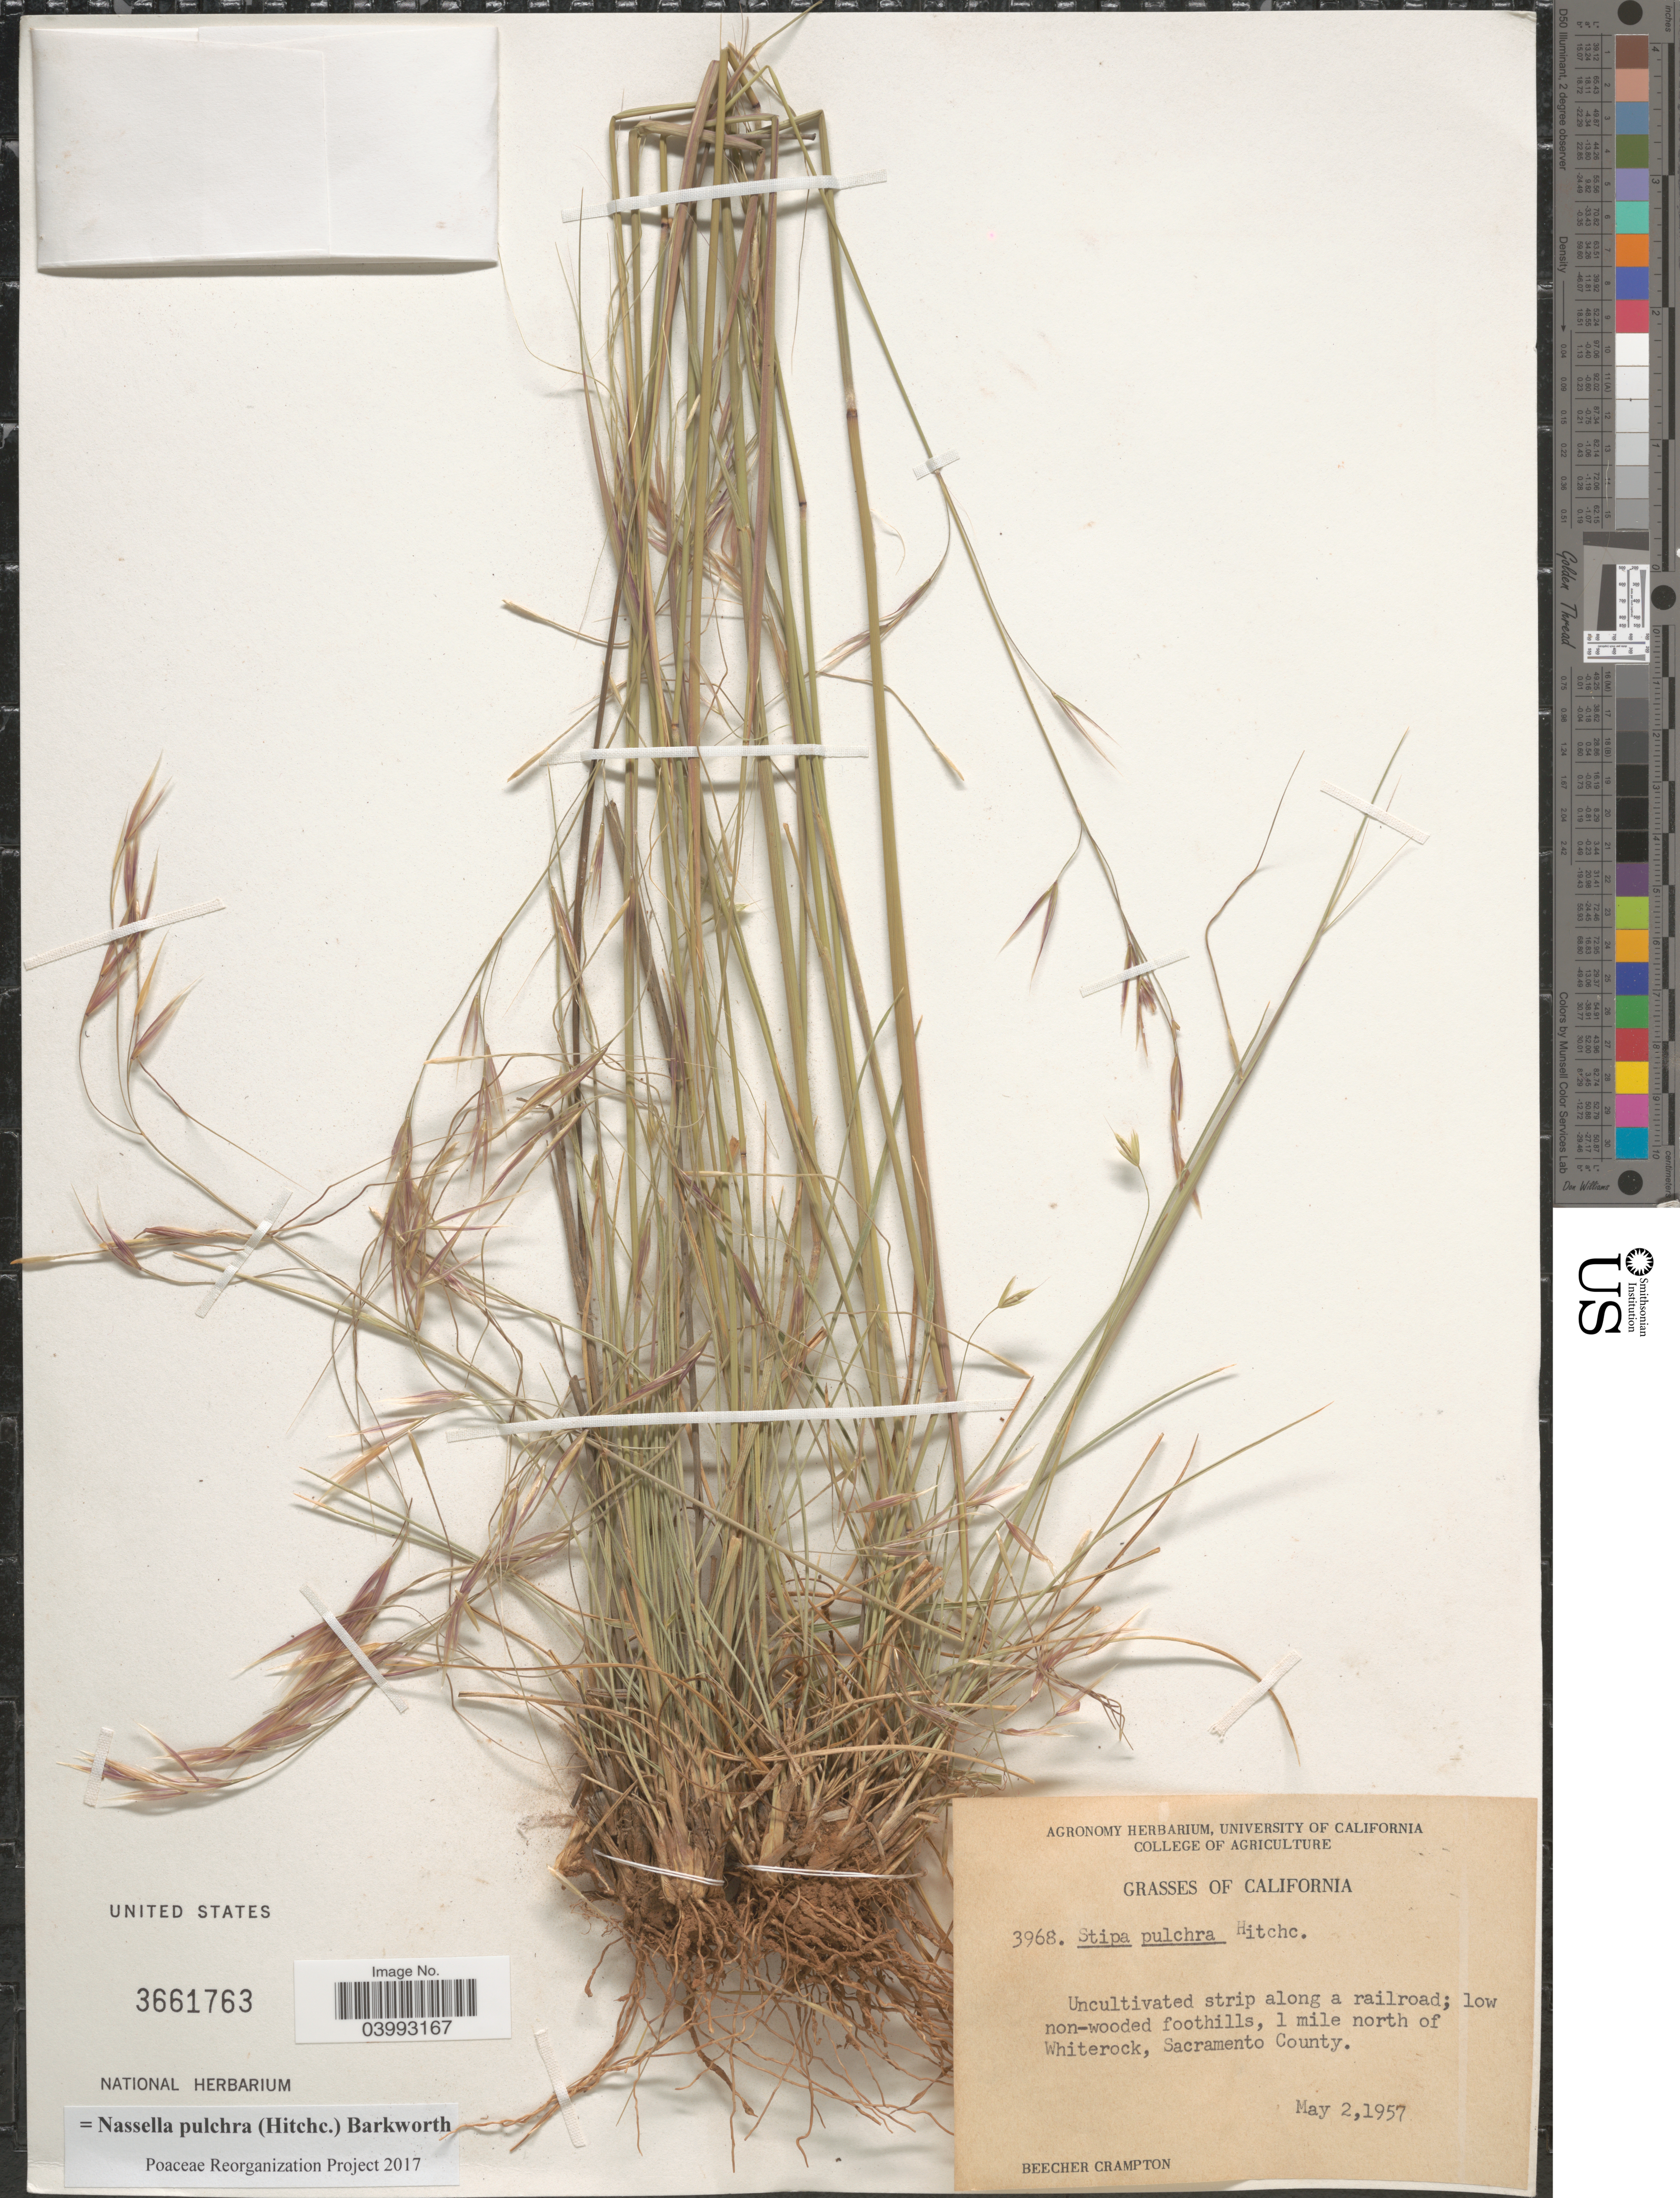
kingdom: Plantae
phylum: Tracheophyta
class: Liliopsida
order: Poales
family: Poaceae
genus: Nassella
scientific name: Nassella pulchra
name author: (Hitchc.) Barkworth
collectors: B. Crampton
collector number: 3968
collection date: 1957-05-02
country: United States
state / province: California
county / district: Sacramento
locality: Uncultivated strip along a railroad; low non-wooded foothills, 1 mile north of Whiterock, Sacramento County.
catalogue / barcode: US 3661763